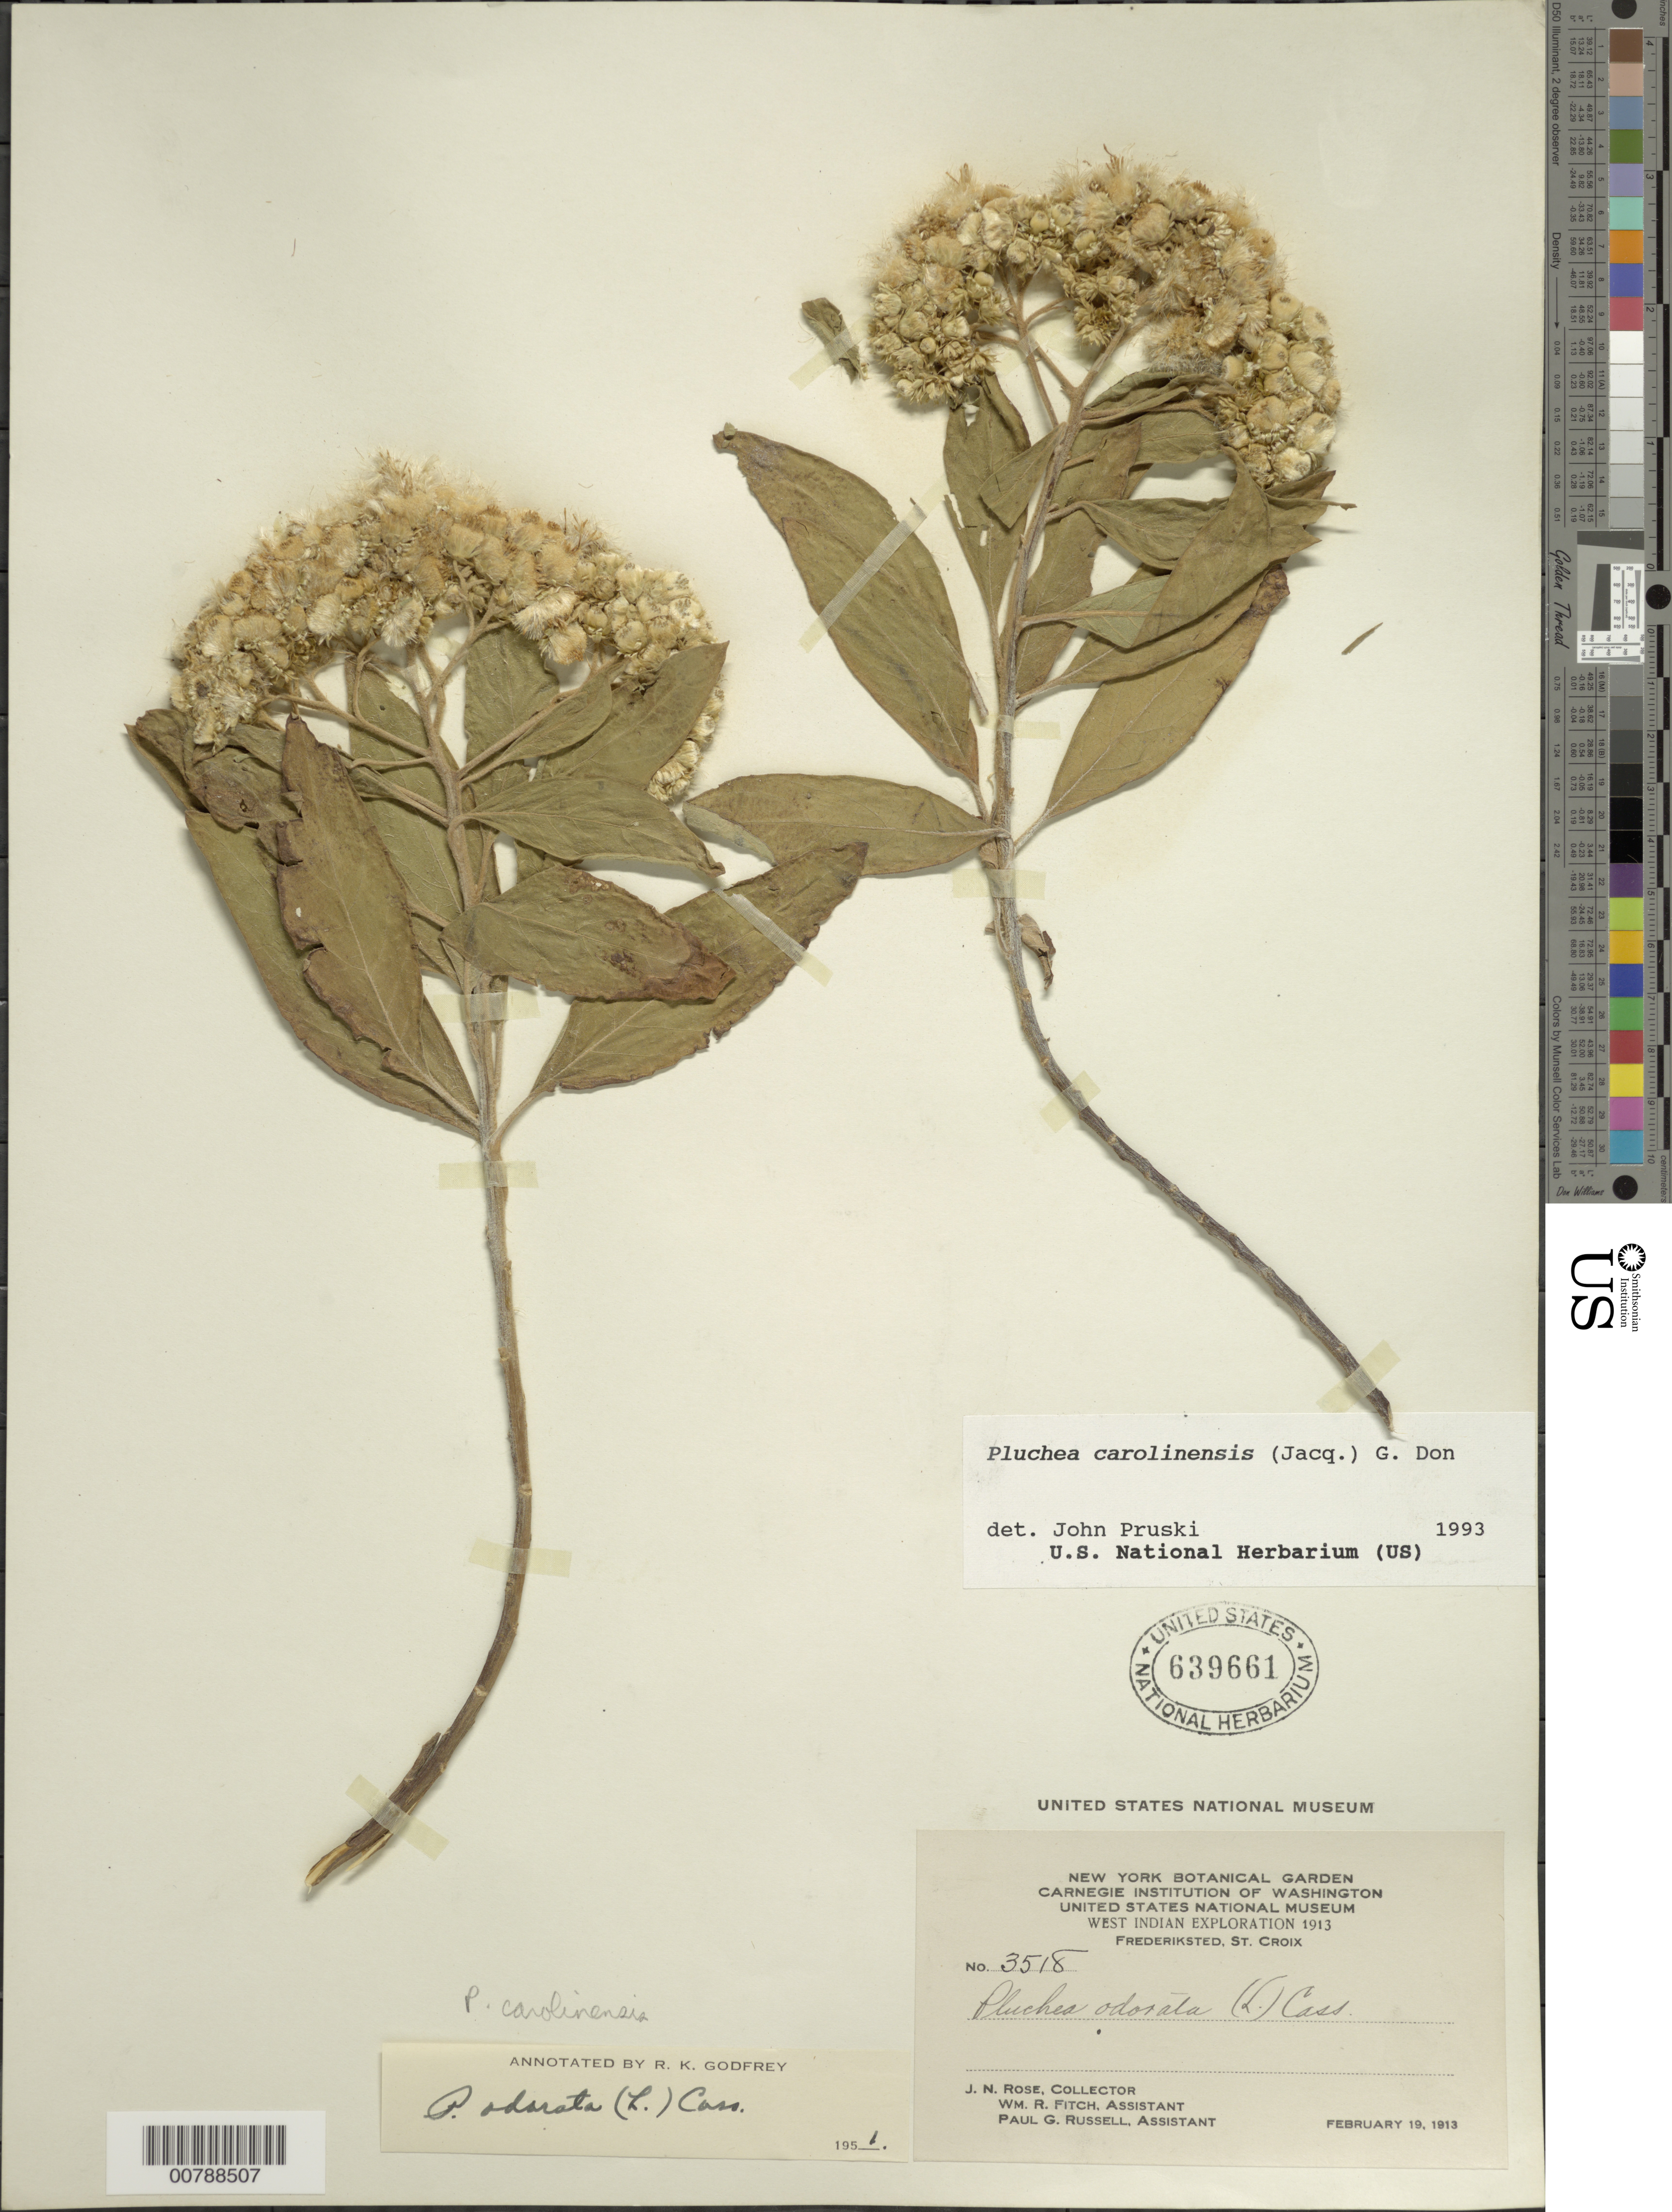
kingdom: Plantae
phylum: Tracheophyta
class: Magnoliopsida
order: Asterales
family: Asteraceae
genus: Pluchea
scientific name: Pluchea carolinensis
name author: (Jacq.) D. Don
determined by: Pruski, J. F.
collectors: J. N. Rose, W. R. Fitch & P. G. Russell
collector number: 3518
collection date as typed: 19 Feb 1913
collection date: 1913-02-19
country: U.S. Virgin Islands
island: St. Croix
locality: Fredericksted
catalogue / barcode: US 639661